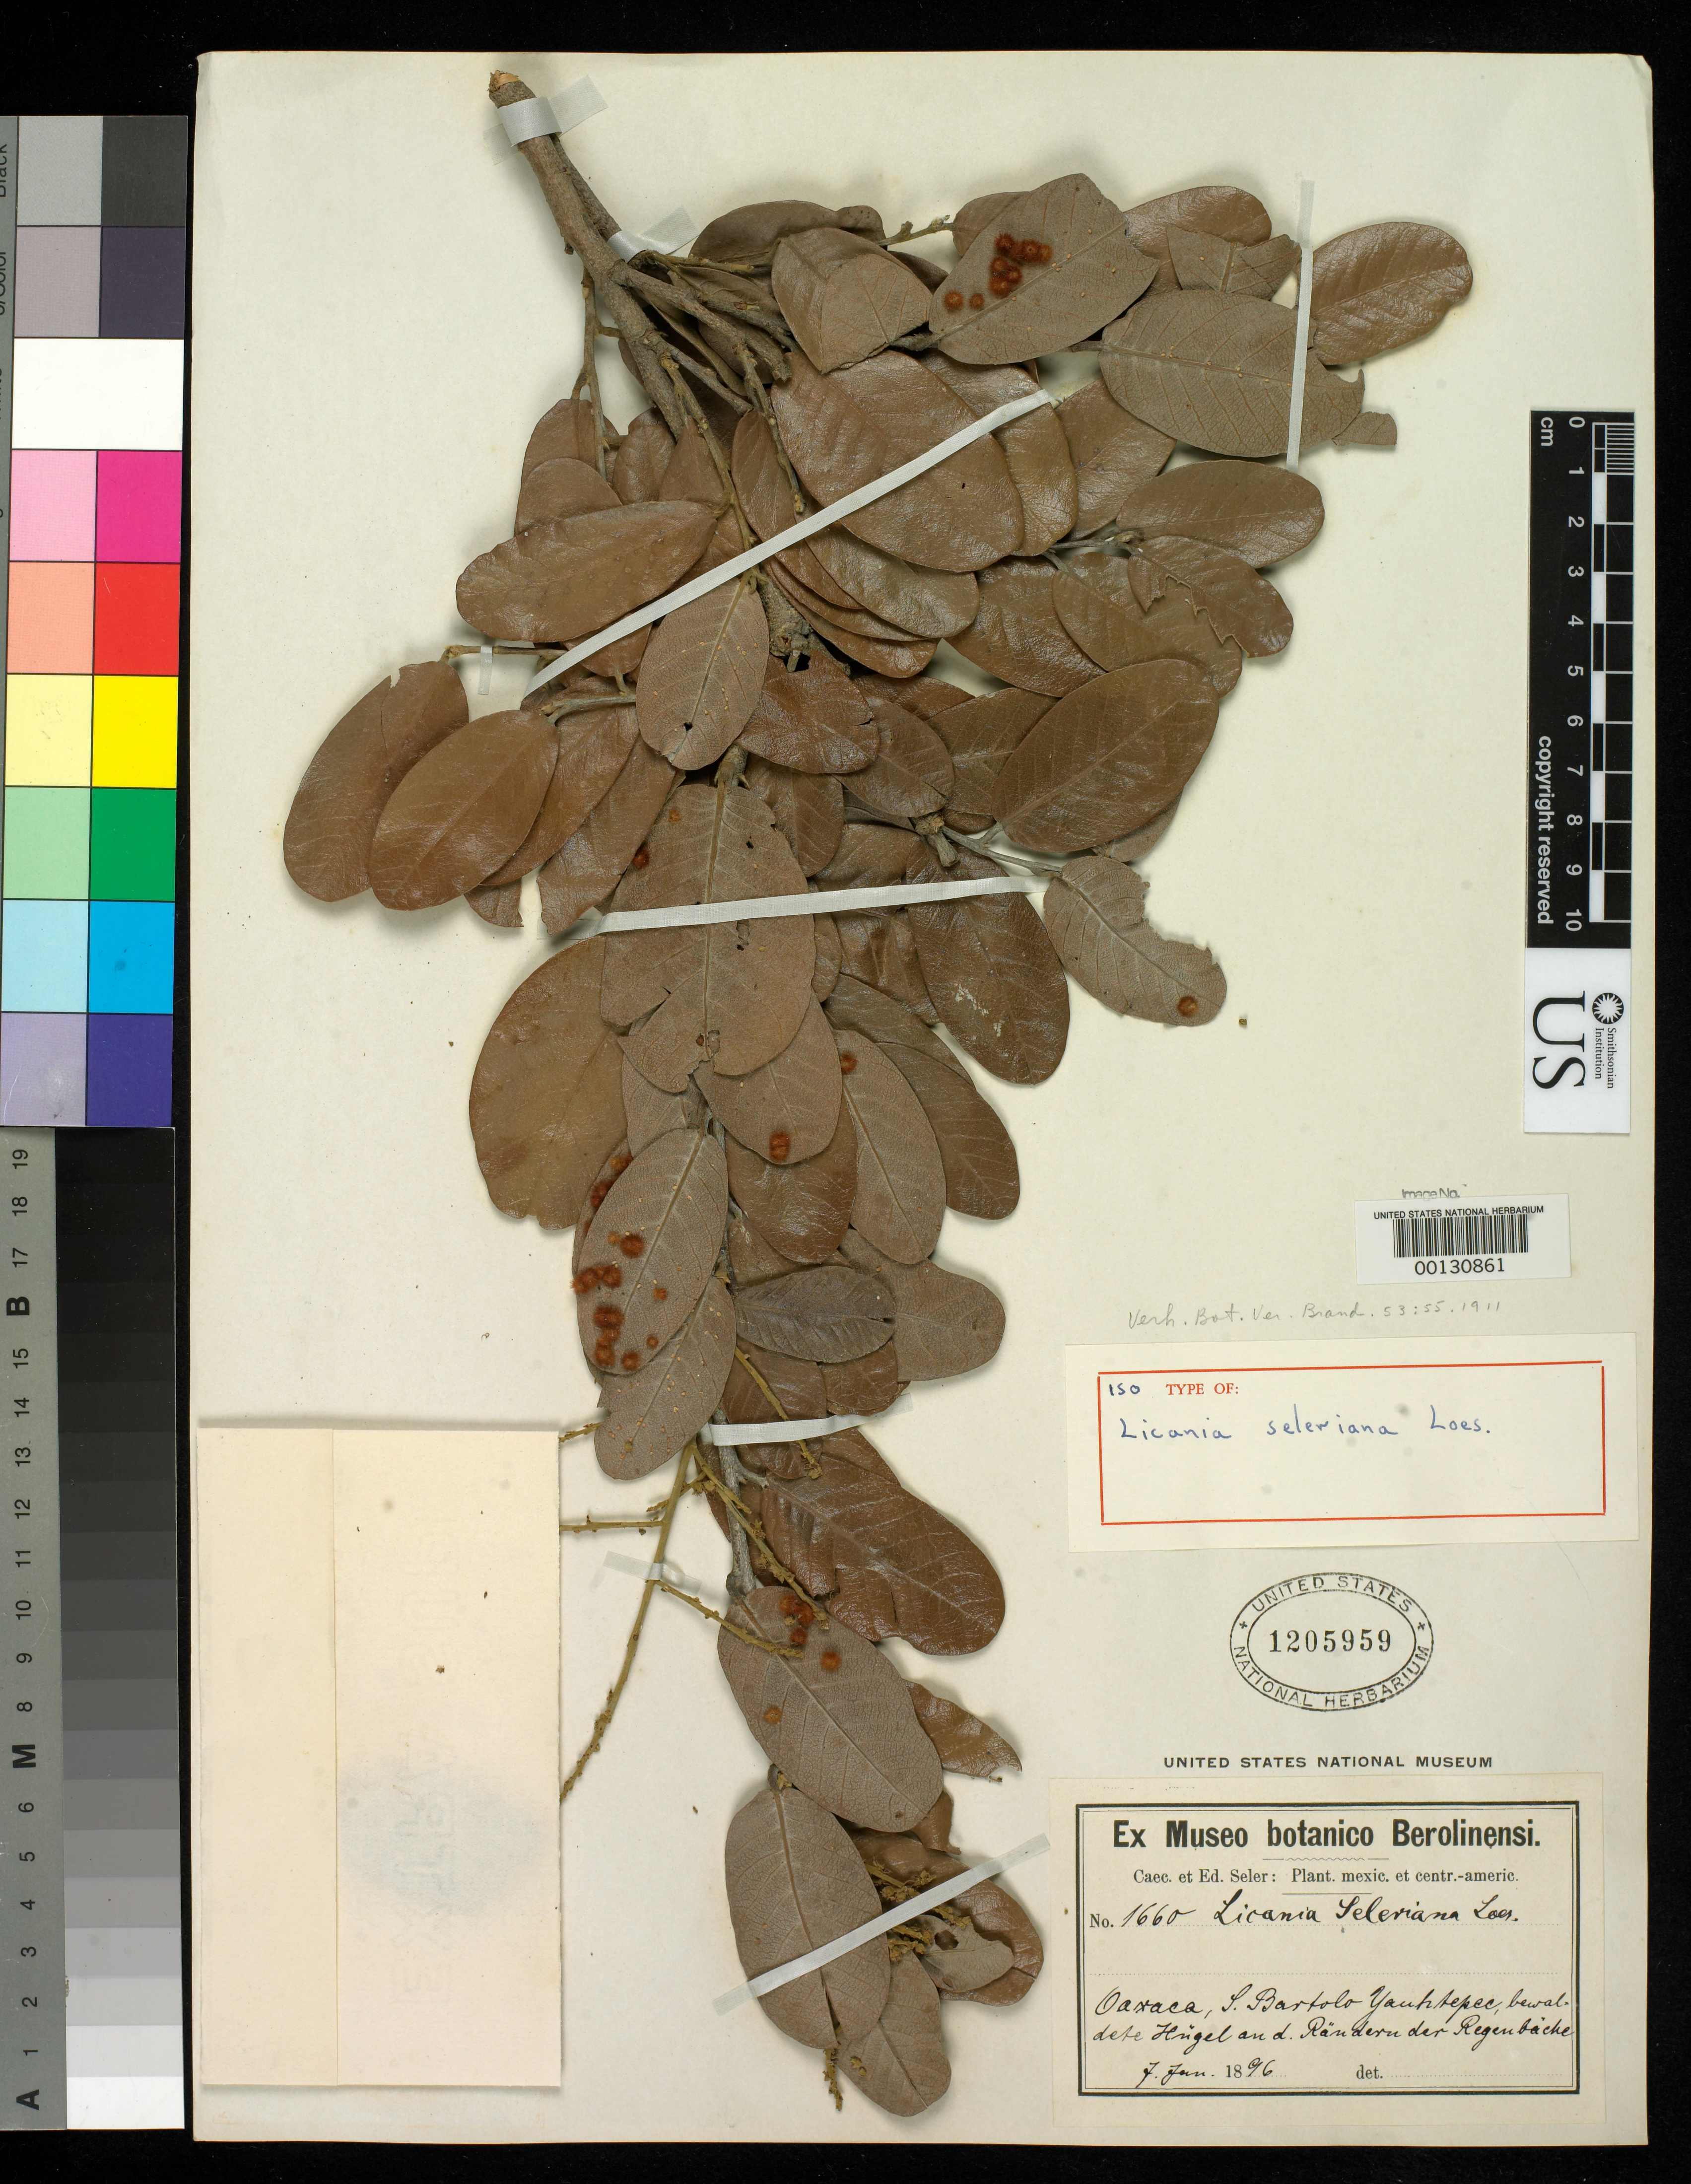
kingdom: Plantae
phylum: Tracheophyta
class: Magnoliopsida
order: Malpighiales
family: Chrysobalanaceae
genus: Licania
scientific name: Licania seleriana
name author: Loes.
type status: Syntype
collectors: E. Seler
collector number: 1600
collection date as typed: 07 Jan 1896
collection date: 1896-01-07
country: Mexico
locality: E of Monserrat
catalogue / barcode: US 1205959